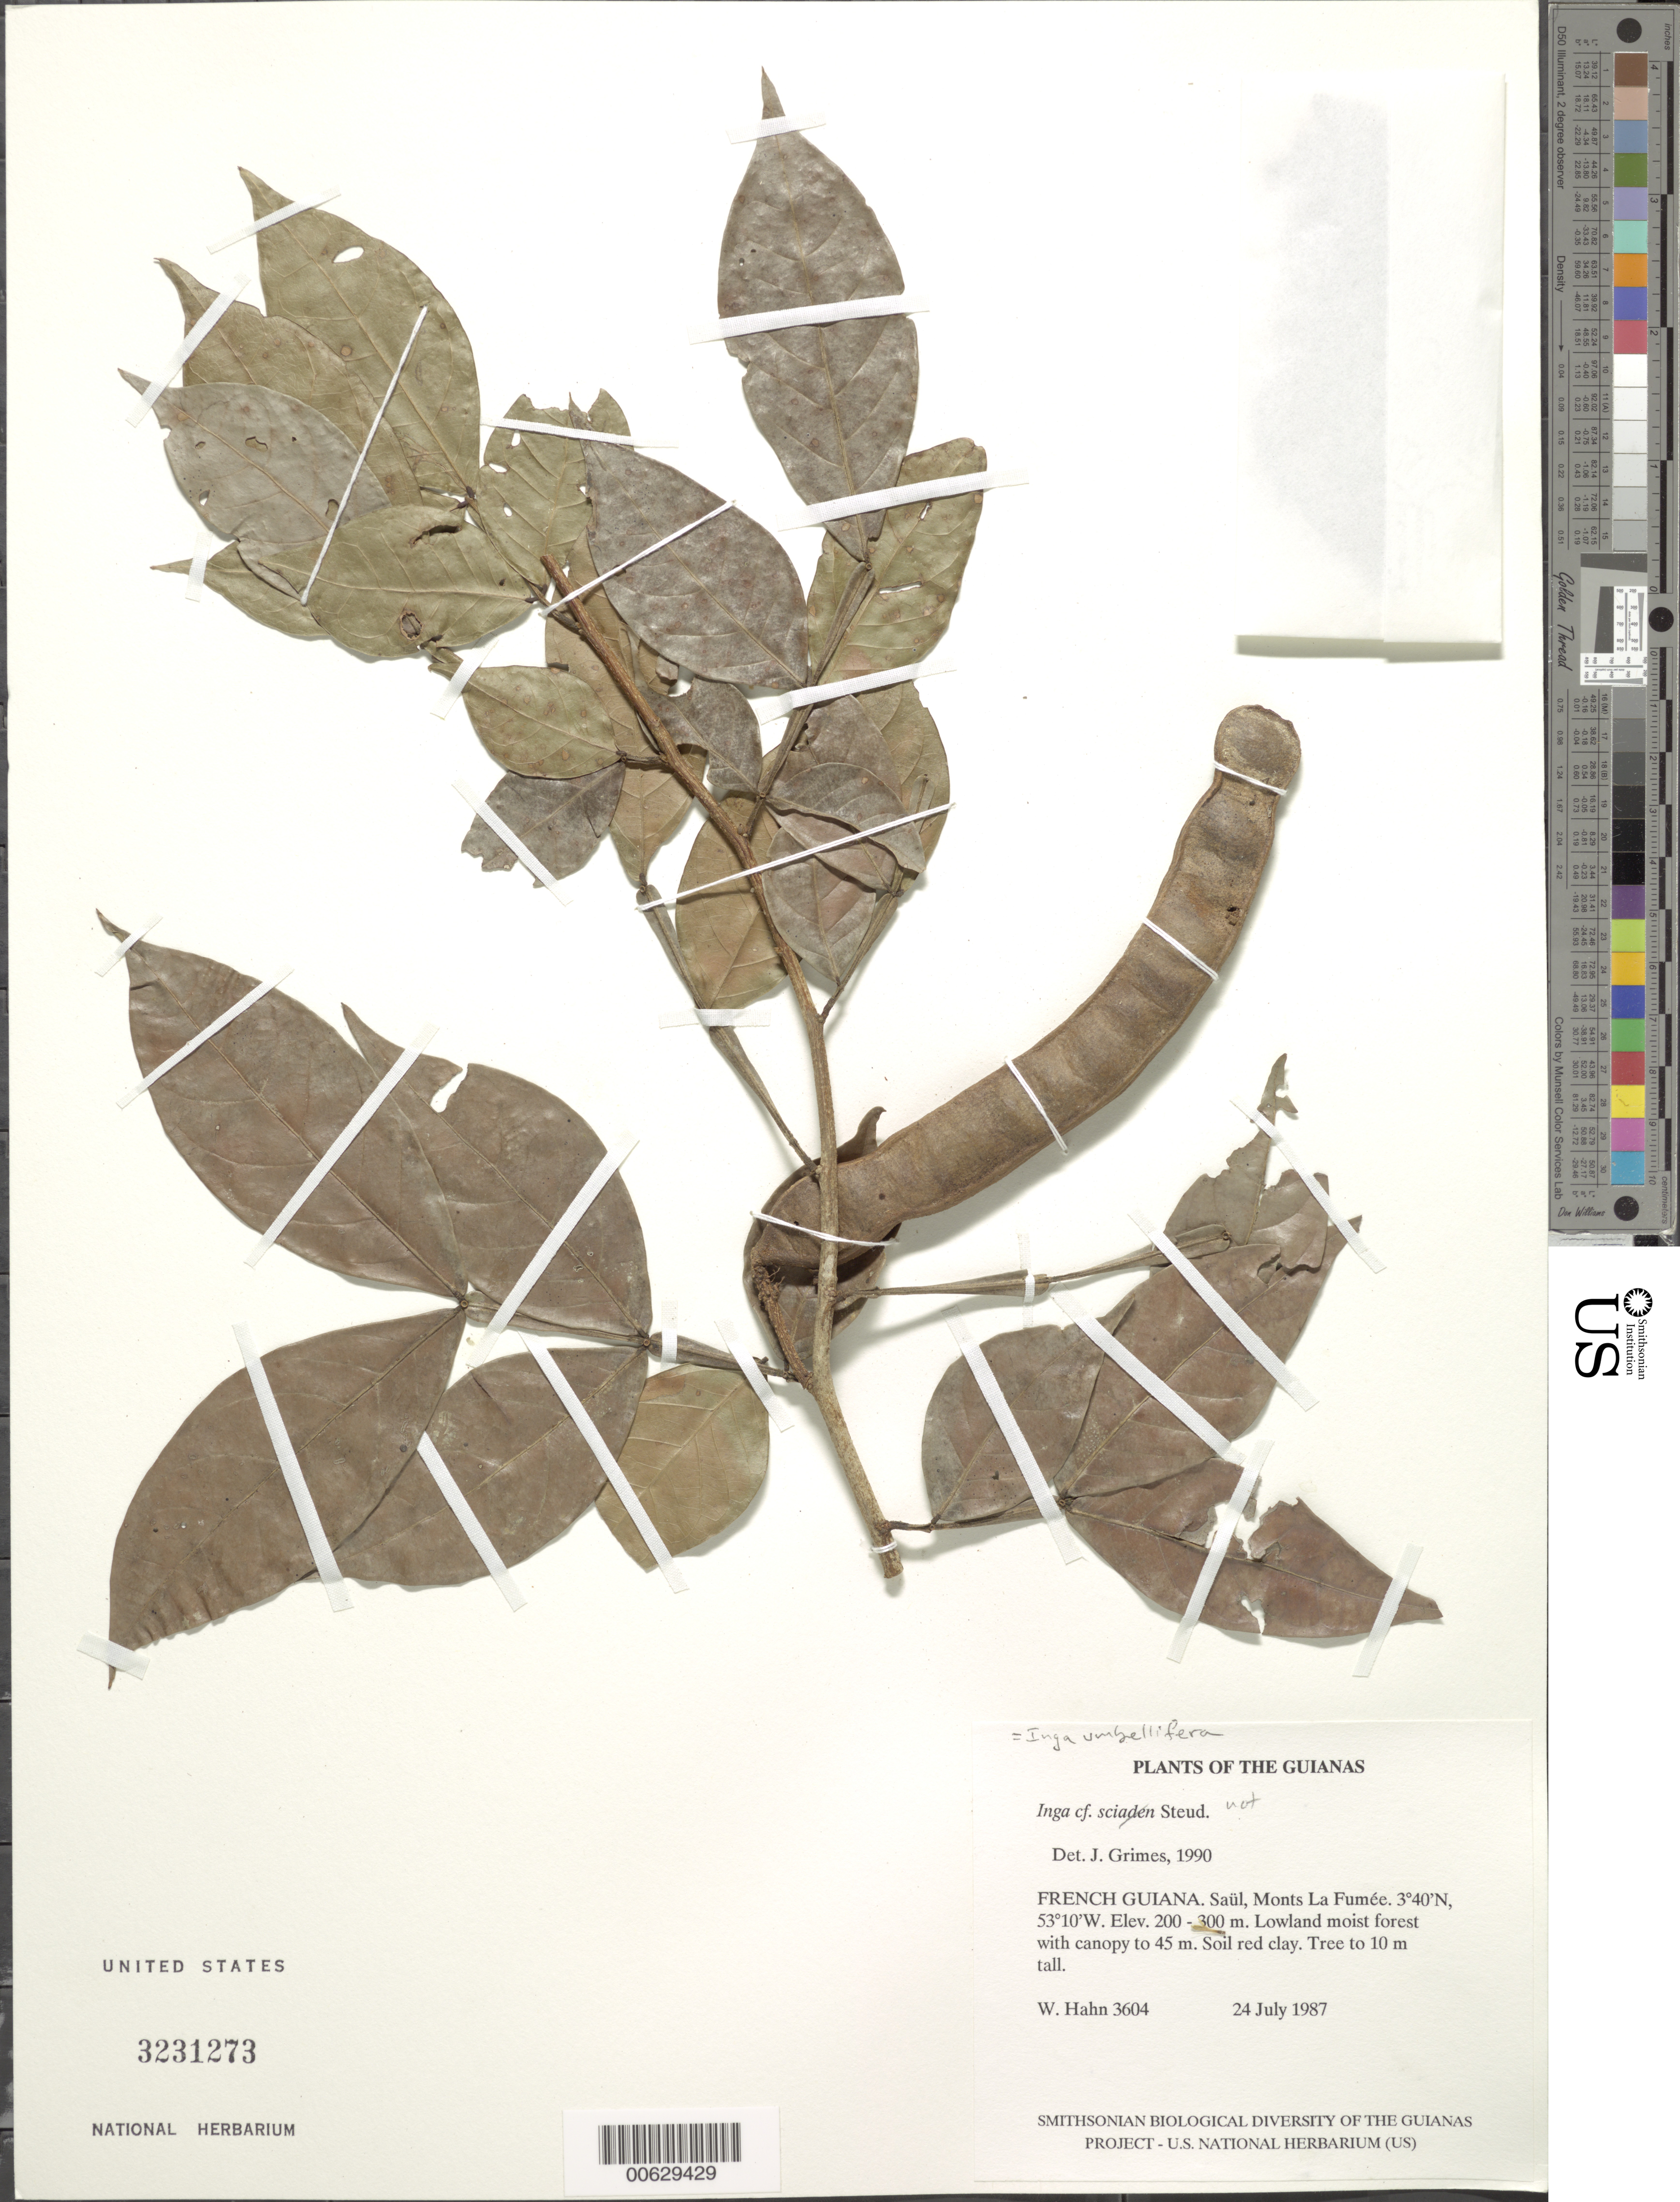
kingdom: Plantae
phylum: Tracheophyta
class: Magnoliopsida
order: Fabales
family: Fabaceae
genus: Inga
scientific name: Inga umbellifera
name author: (Vahl) Steud. ex DC.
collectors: W. Hahn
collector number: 3604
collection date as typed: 24 July 1987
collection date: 1987-07-24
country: French Guiana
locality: Saül, Monts La Fumée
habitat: Lowland moist forest with canopy to 45 m. Soil red clay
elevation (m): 200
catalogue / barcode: US 3231273